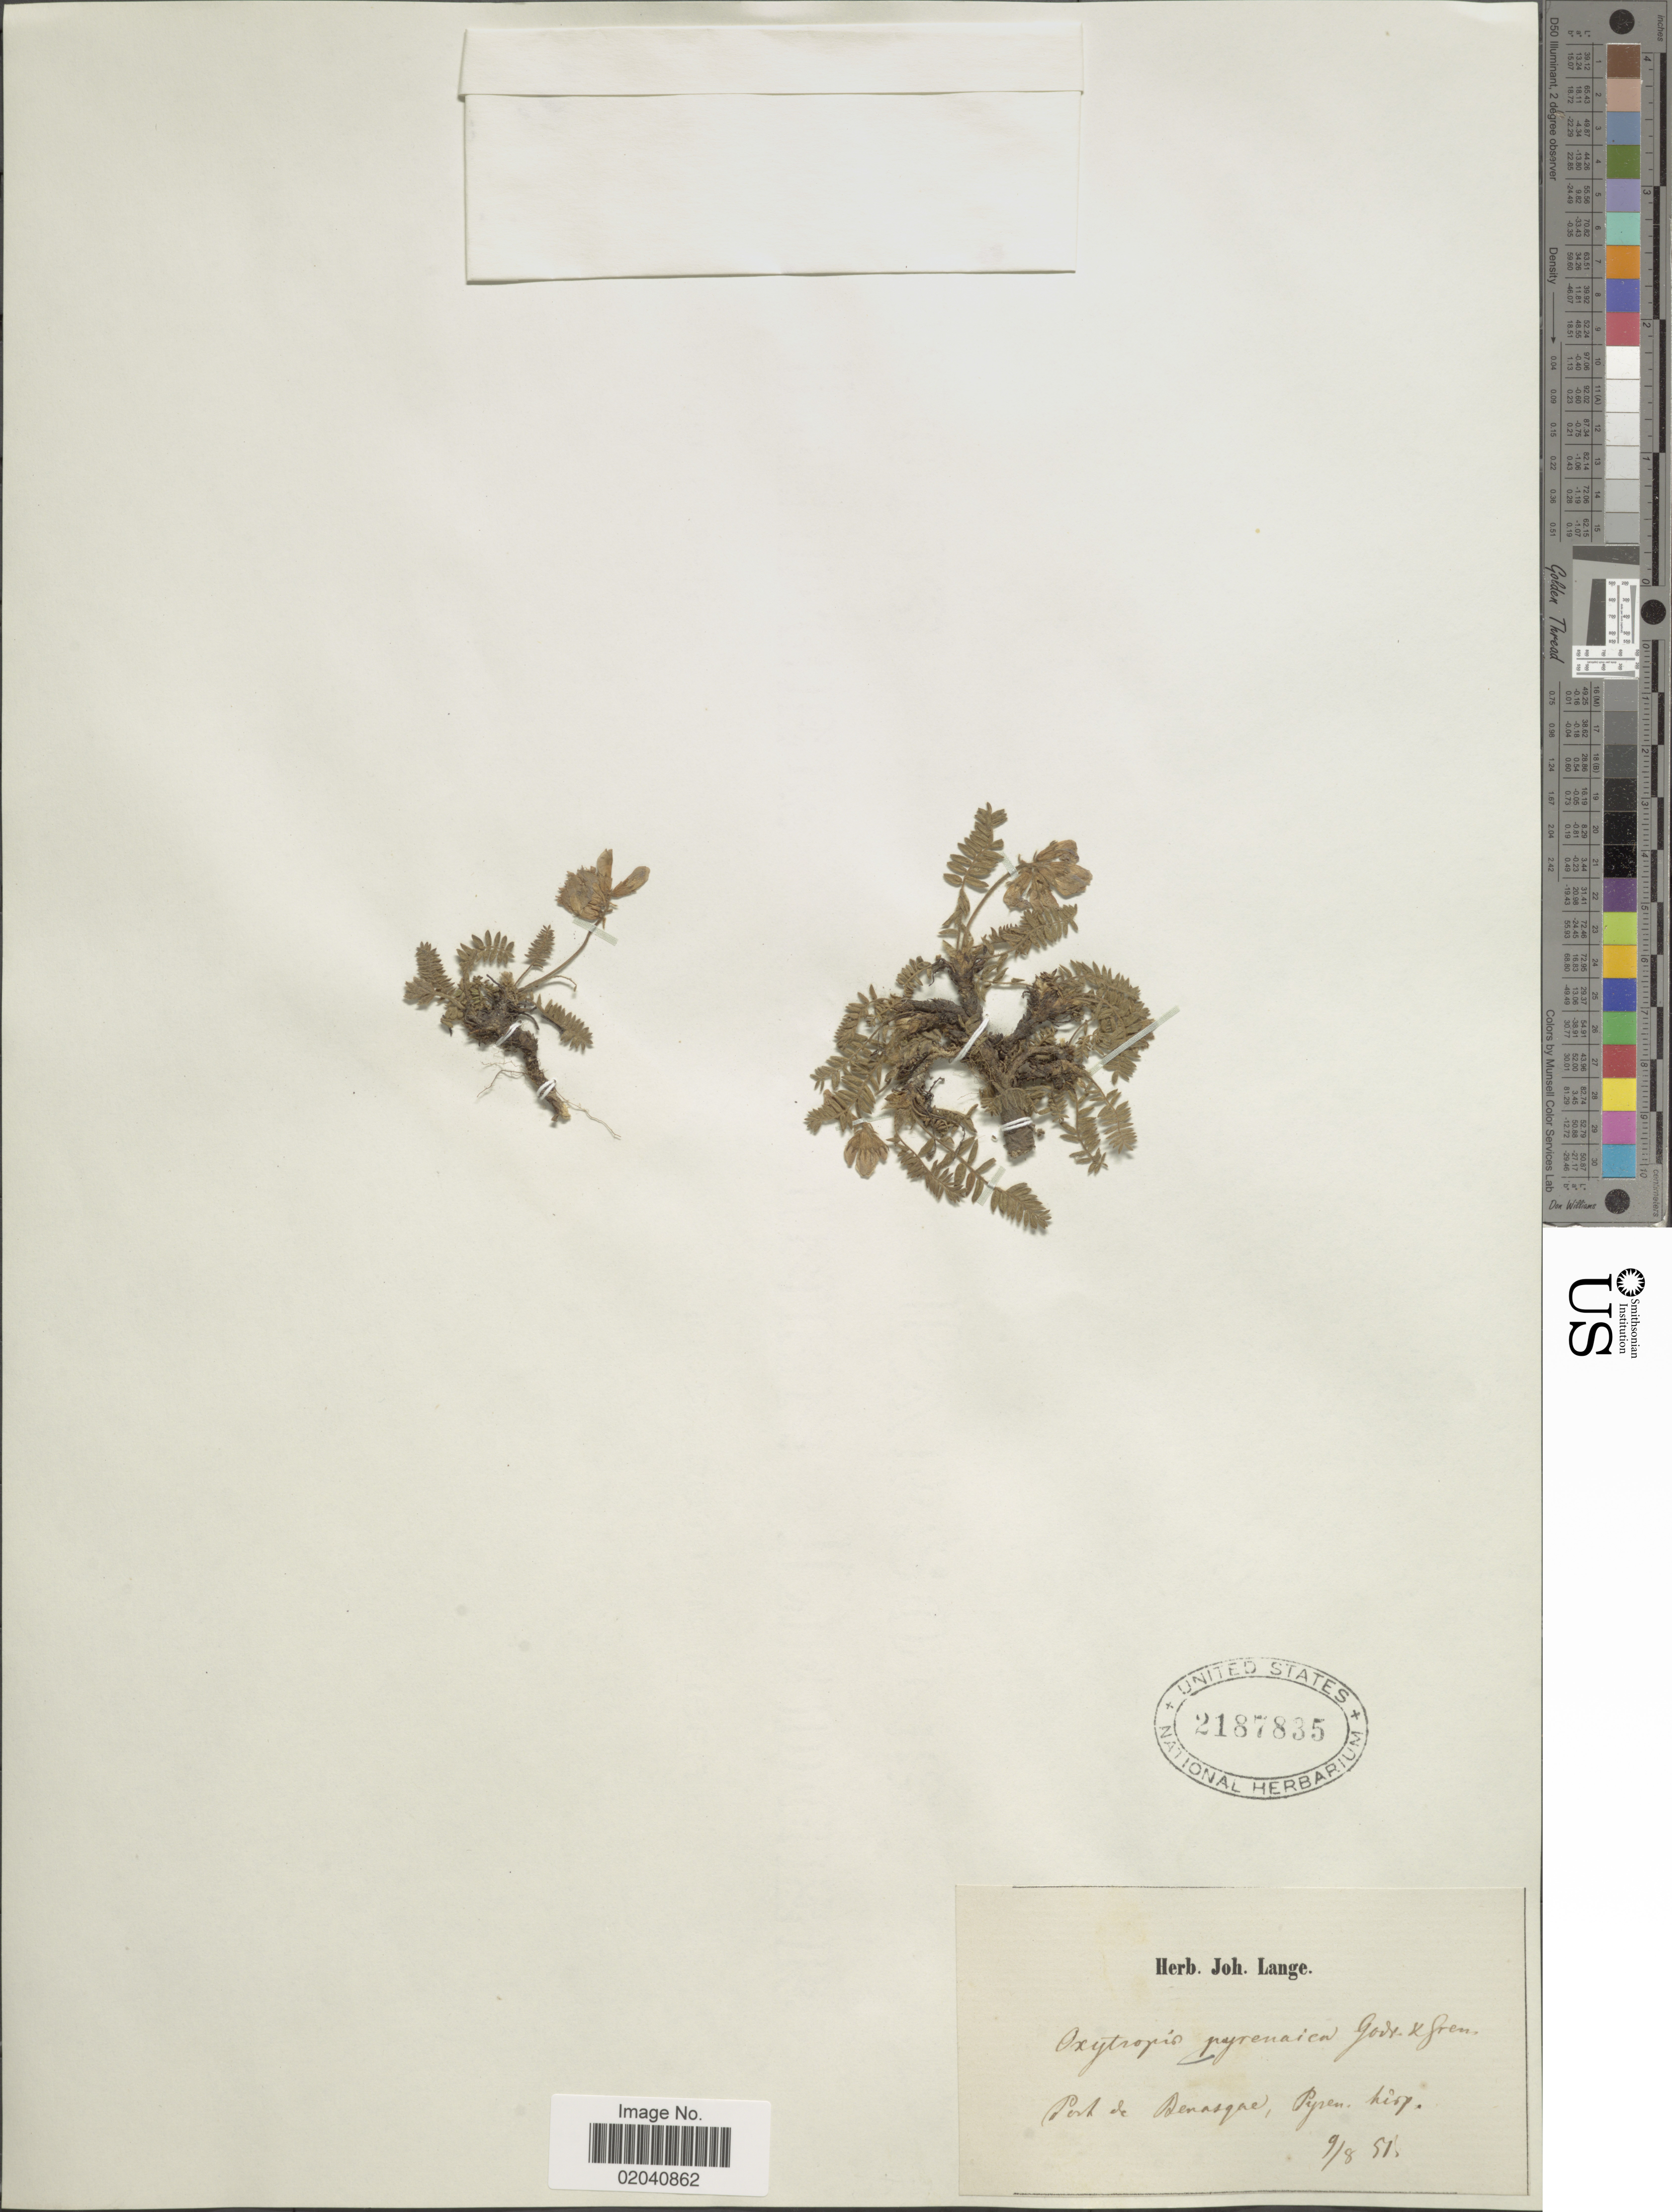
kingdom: Plantae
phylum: Tracheophyta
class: Magnoliopsida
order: Fabales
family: Fabaceae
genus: Oxytropis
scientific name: Oxytropis pyrenaica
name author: Godr. & Gren.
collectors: ex herb. Joh. Lange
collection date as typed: Transcribed d/m/y: 9/8/51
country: Spain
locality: Port de Benasque, Pyren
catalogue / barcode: US 2187835